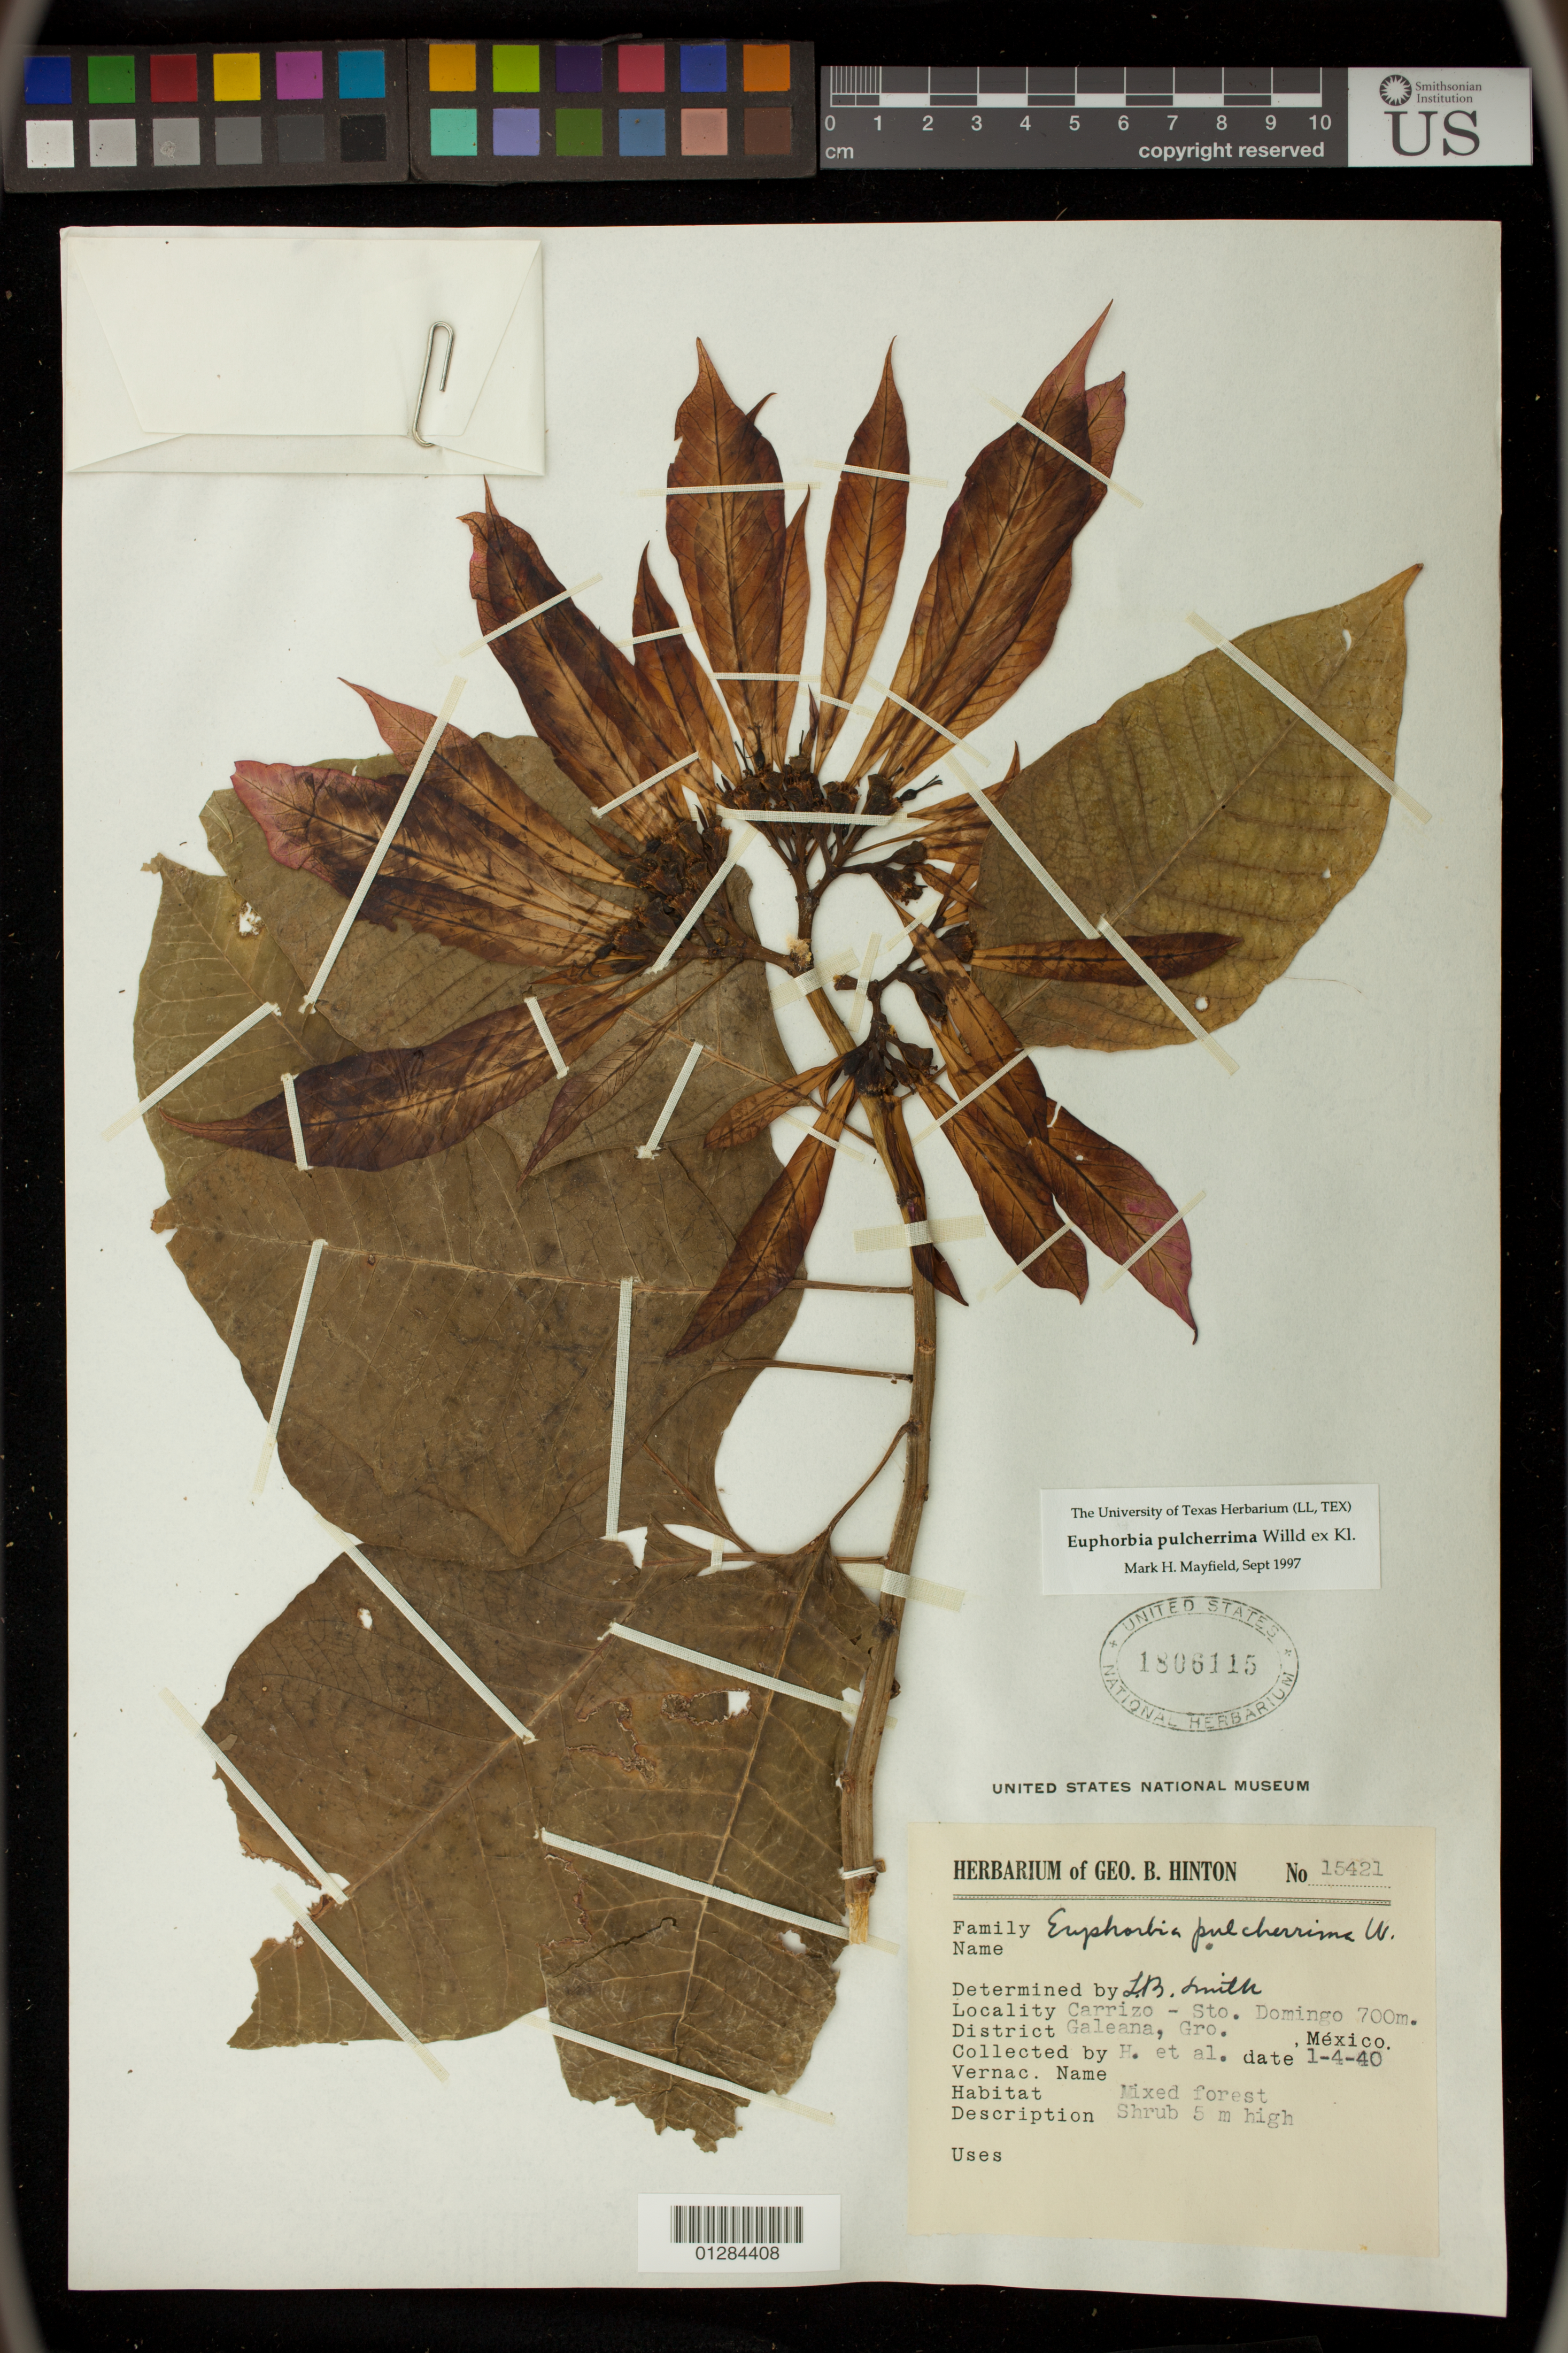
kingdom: Plantae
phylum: Tracheophyta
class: Magnoliopsida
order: Malpighiales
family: Euphorbiaceae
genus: Euphorbia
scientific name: Euphorbia pulcherrima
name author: Willd. ex Klotzsch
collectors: G. B. Hinton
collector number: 15421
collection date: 1940-04-01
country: Mexico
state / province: Guerrero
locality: Carrizo - Santo Domingo. Galeana District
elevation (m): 700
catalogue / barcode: US 1806115